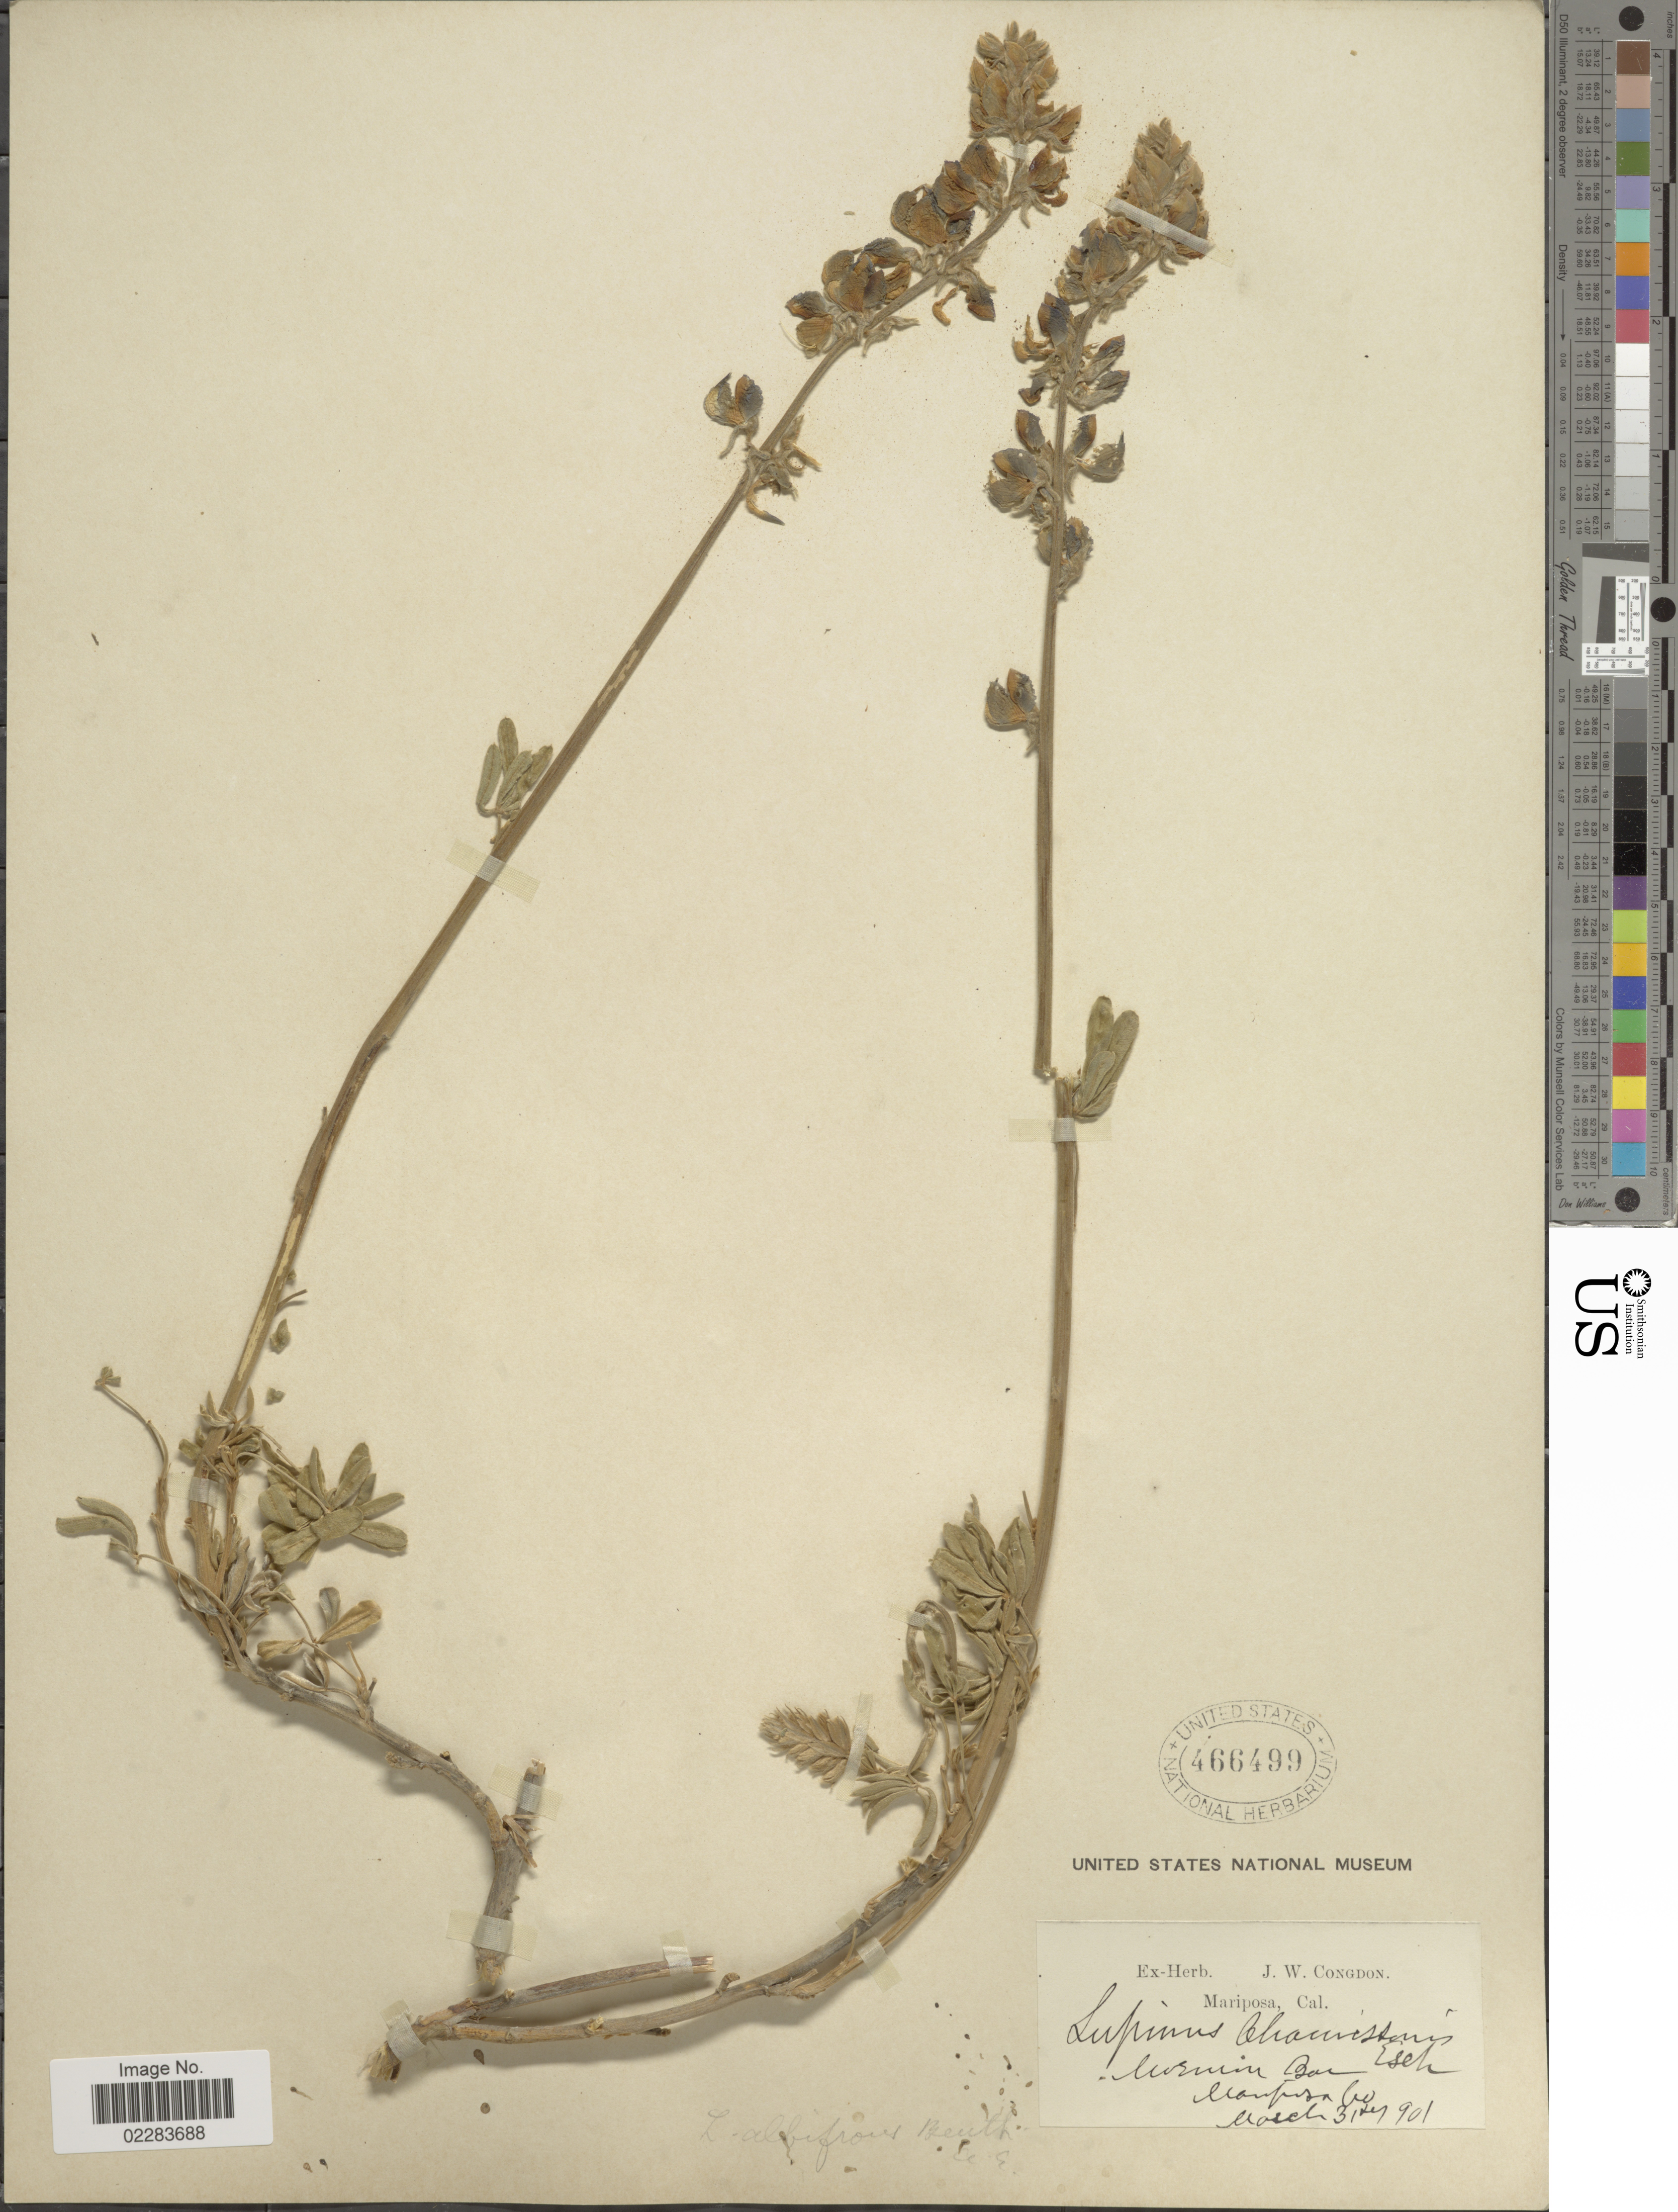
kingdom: Plantae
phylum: Tracheophyta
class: Magnoliopsida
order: Fabales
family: Fabaceae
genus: Lupinus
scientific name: Lupinus albifrons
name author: Benth.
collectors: ex herb. J. W. Congdon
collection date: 1901-03-31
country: United States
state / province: California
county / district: Mariposa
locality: Mariposa, Cal. Mariposa Co.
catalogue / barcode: US 466499